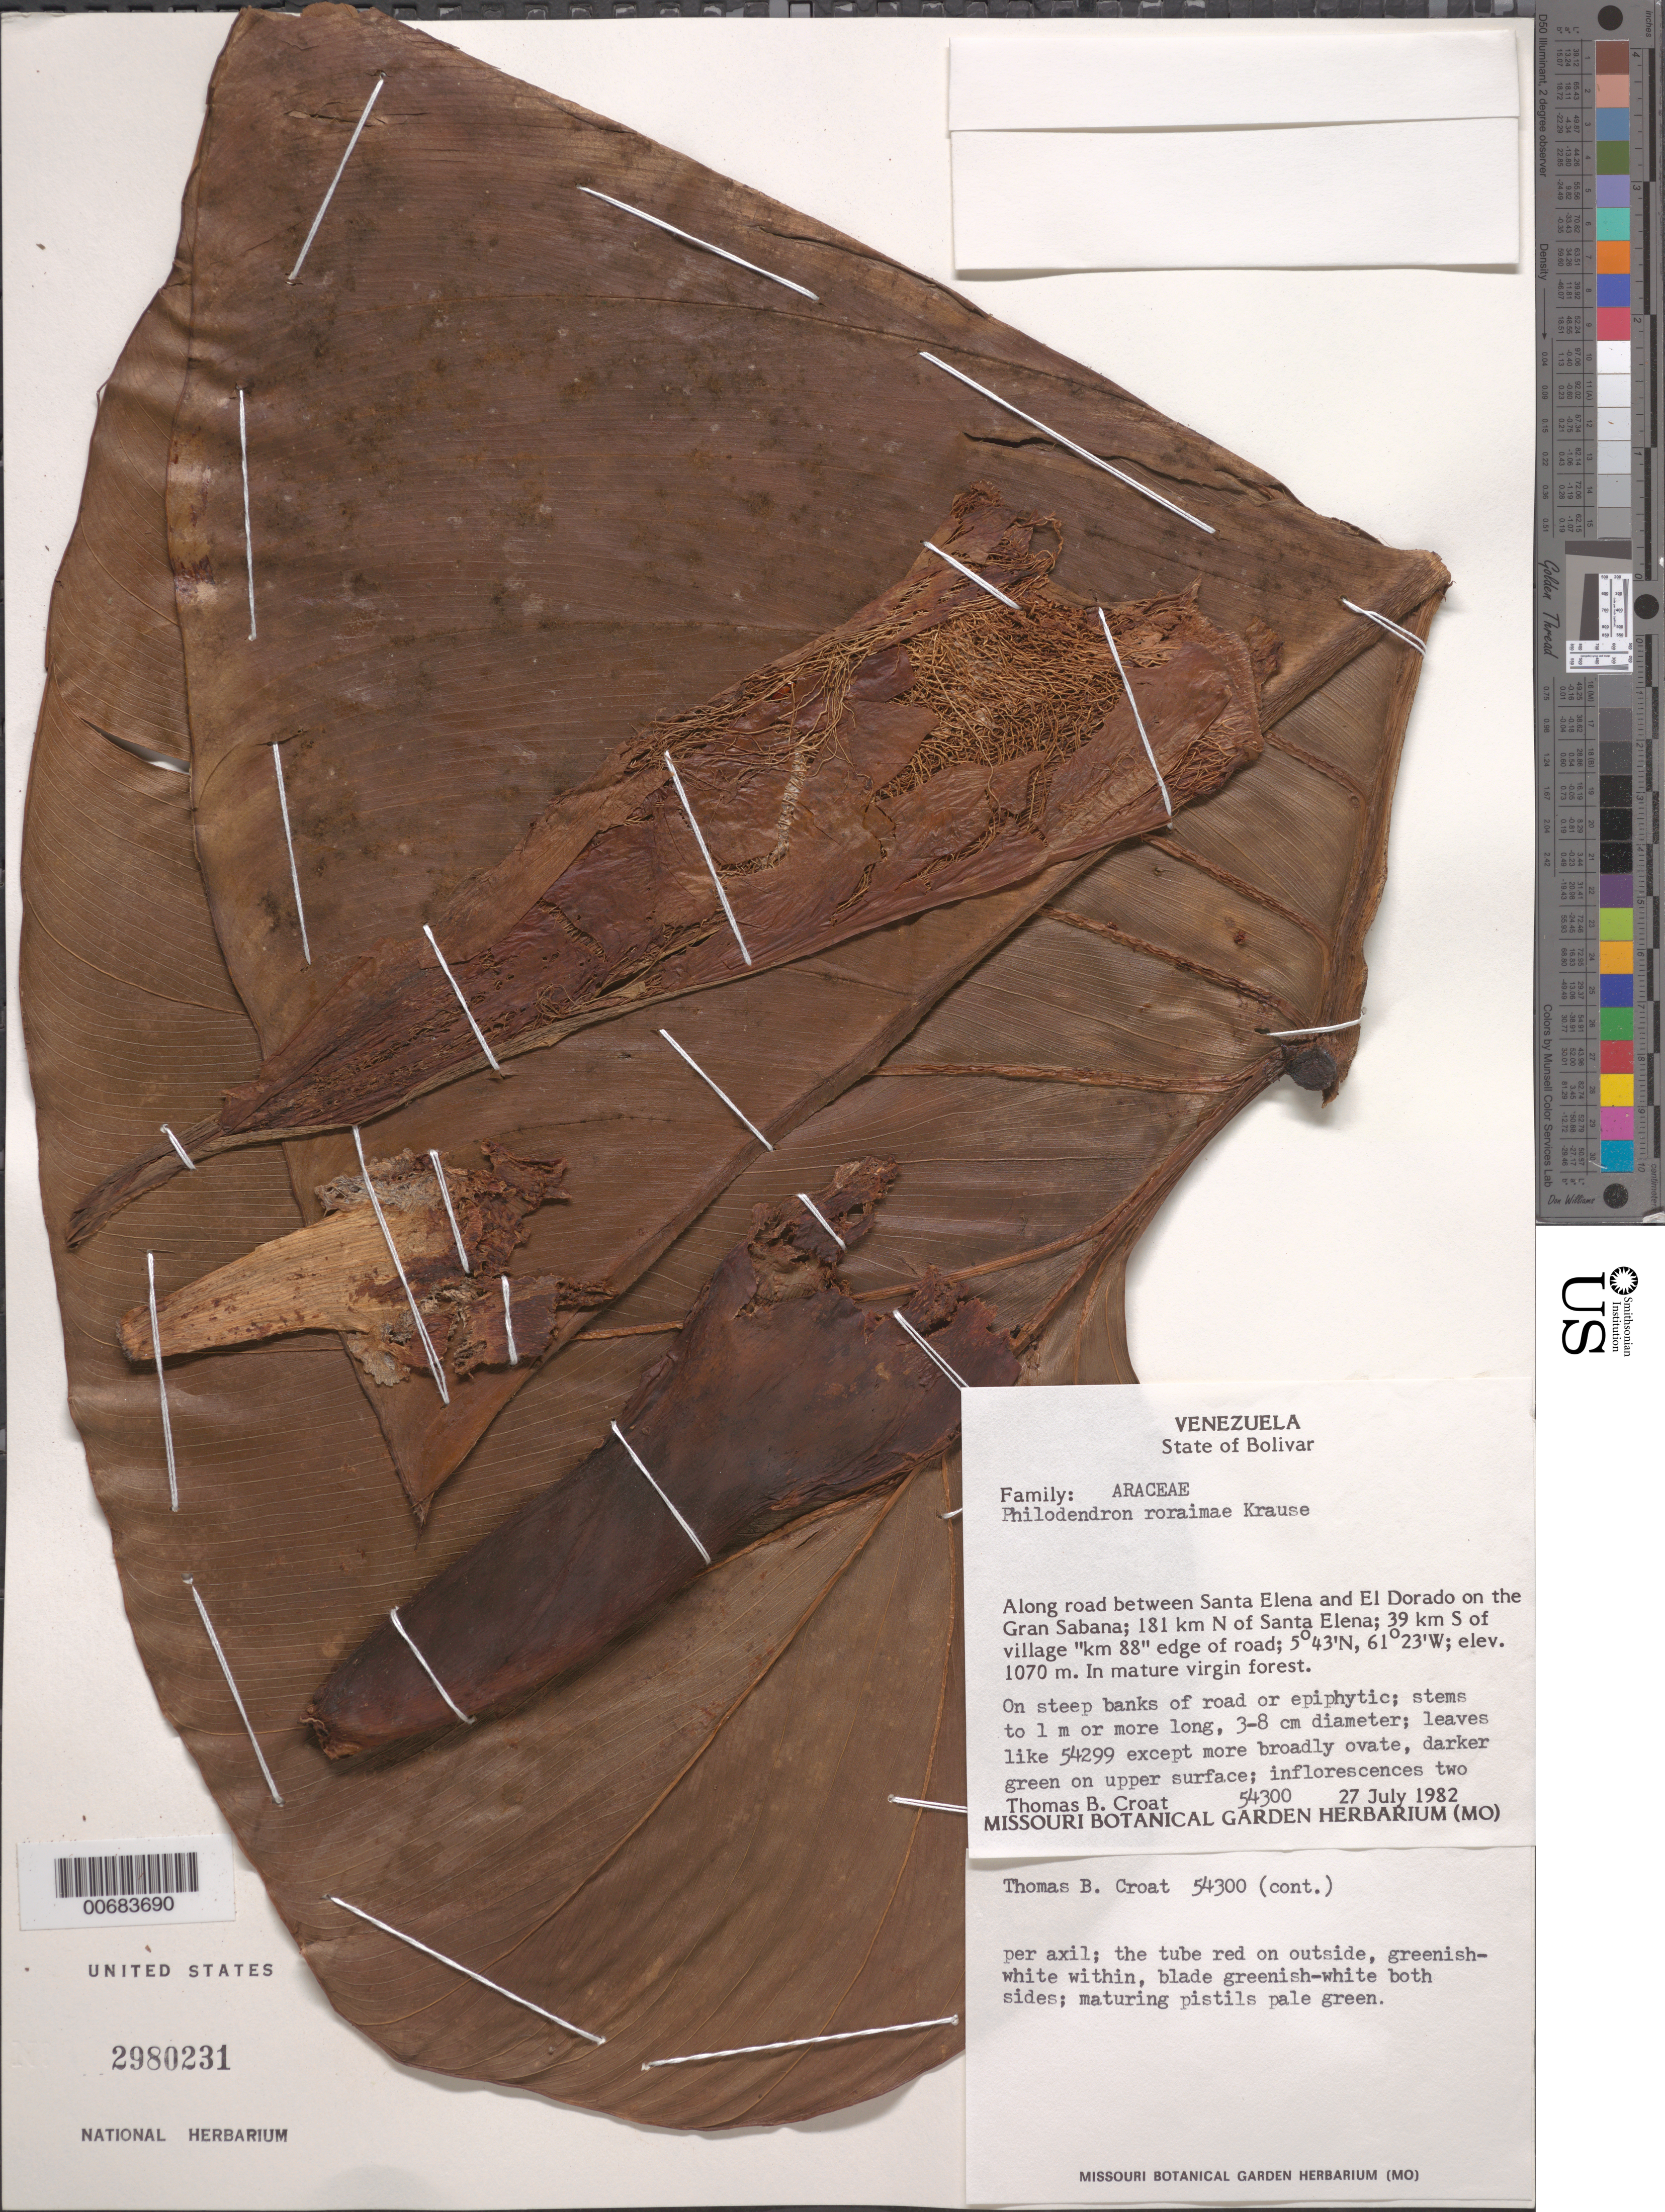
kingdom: Plantae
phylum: Tracheophyta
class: Liliopsida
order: Alismatales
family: Araceae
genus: Philodendron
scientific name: Philodendron roraimae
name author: K. Krause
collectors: T. B. Croat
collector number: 54300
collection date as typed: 27-Jul-82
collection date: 1982-07-27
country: Venezuela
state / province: Bolívar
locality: Santa Elena to El Dorado on the Gran Sabana; 181 km N of Santa Elena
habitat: Mature virgin forest; On road 39 km S of village "km 88," edge of road;on steep banks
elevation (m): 1070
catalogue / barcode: US 2980231